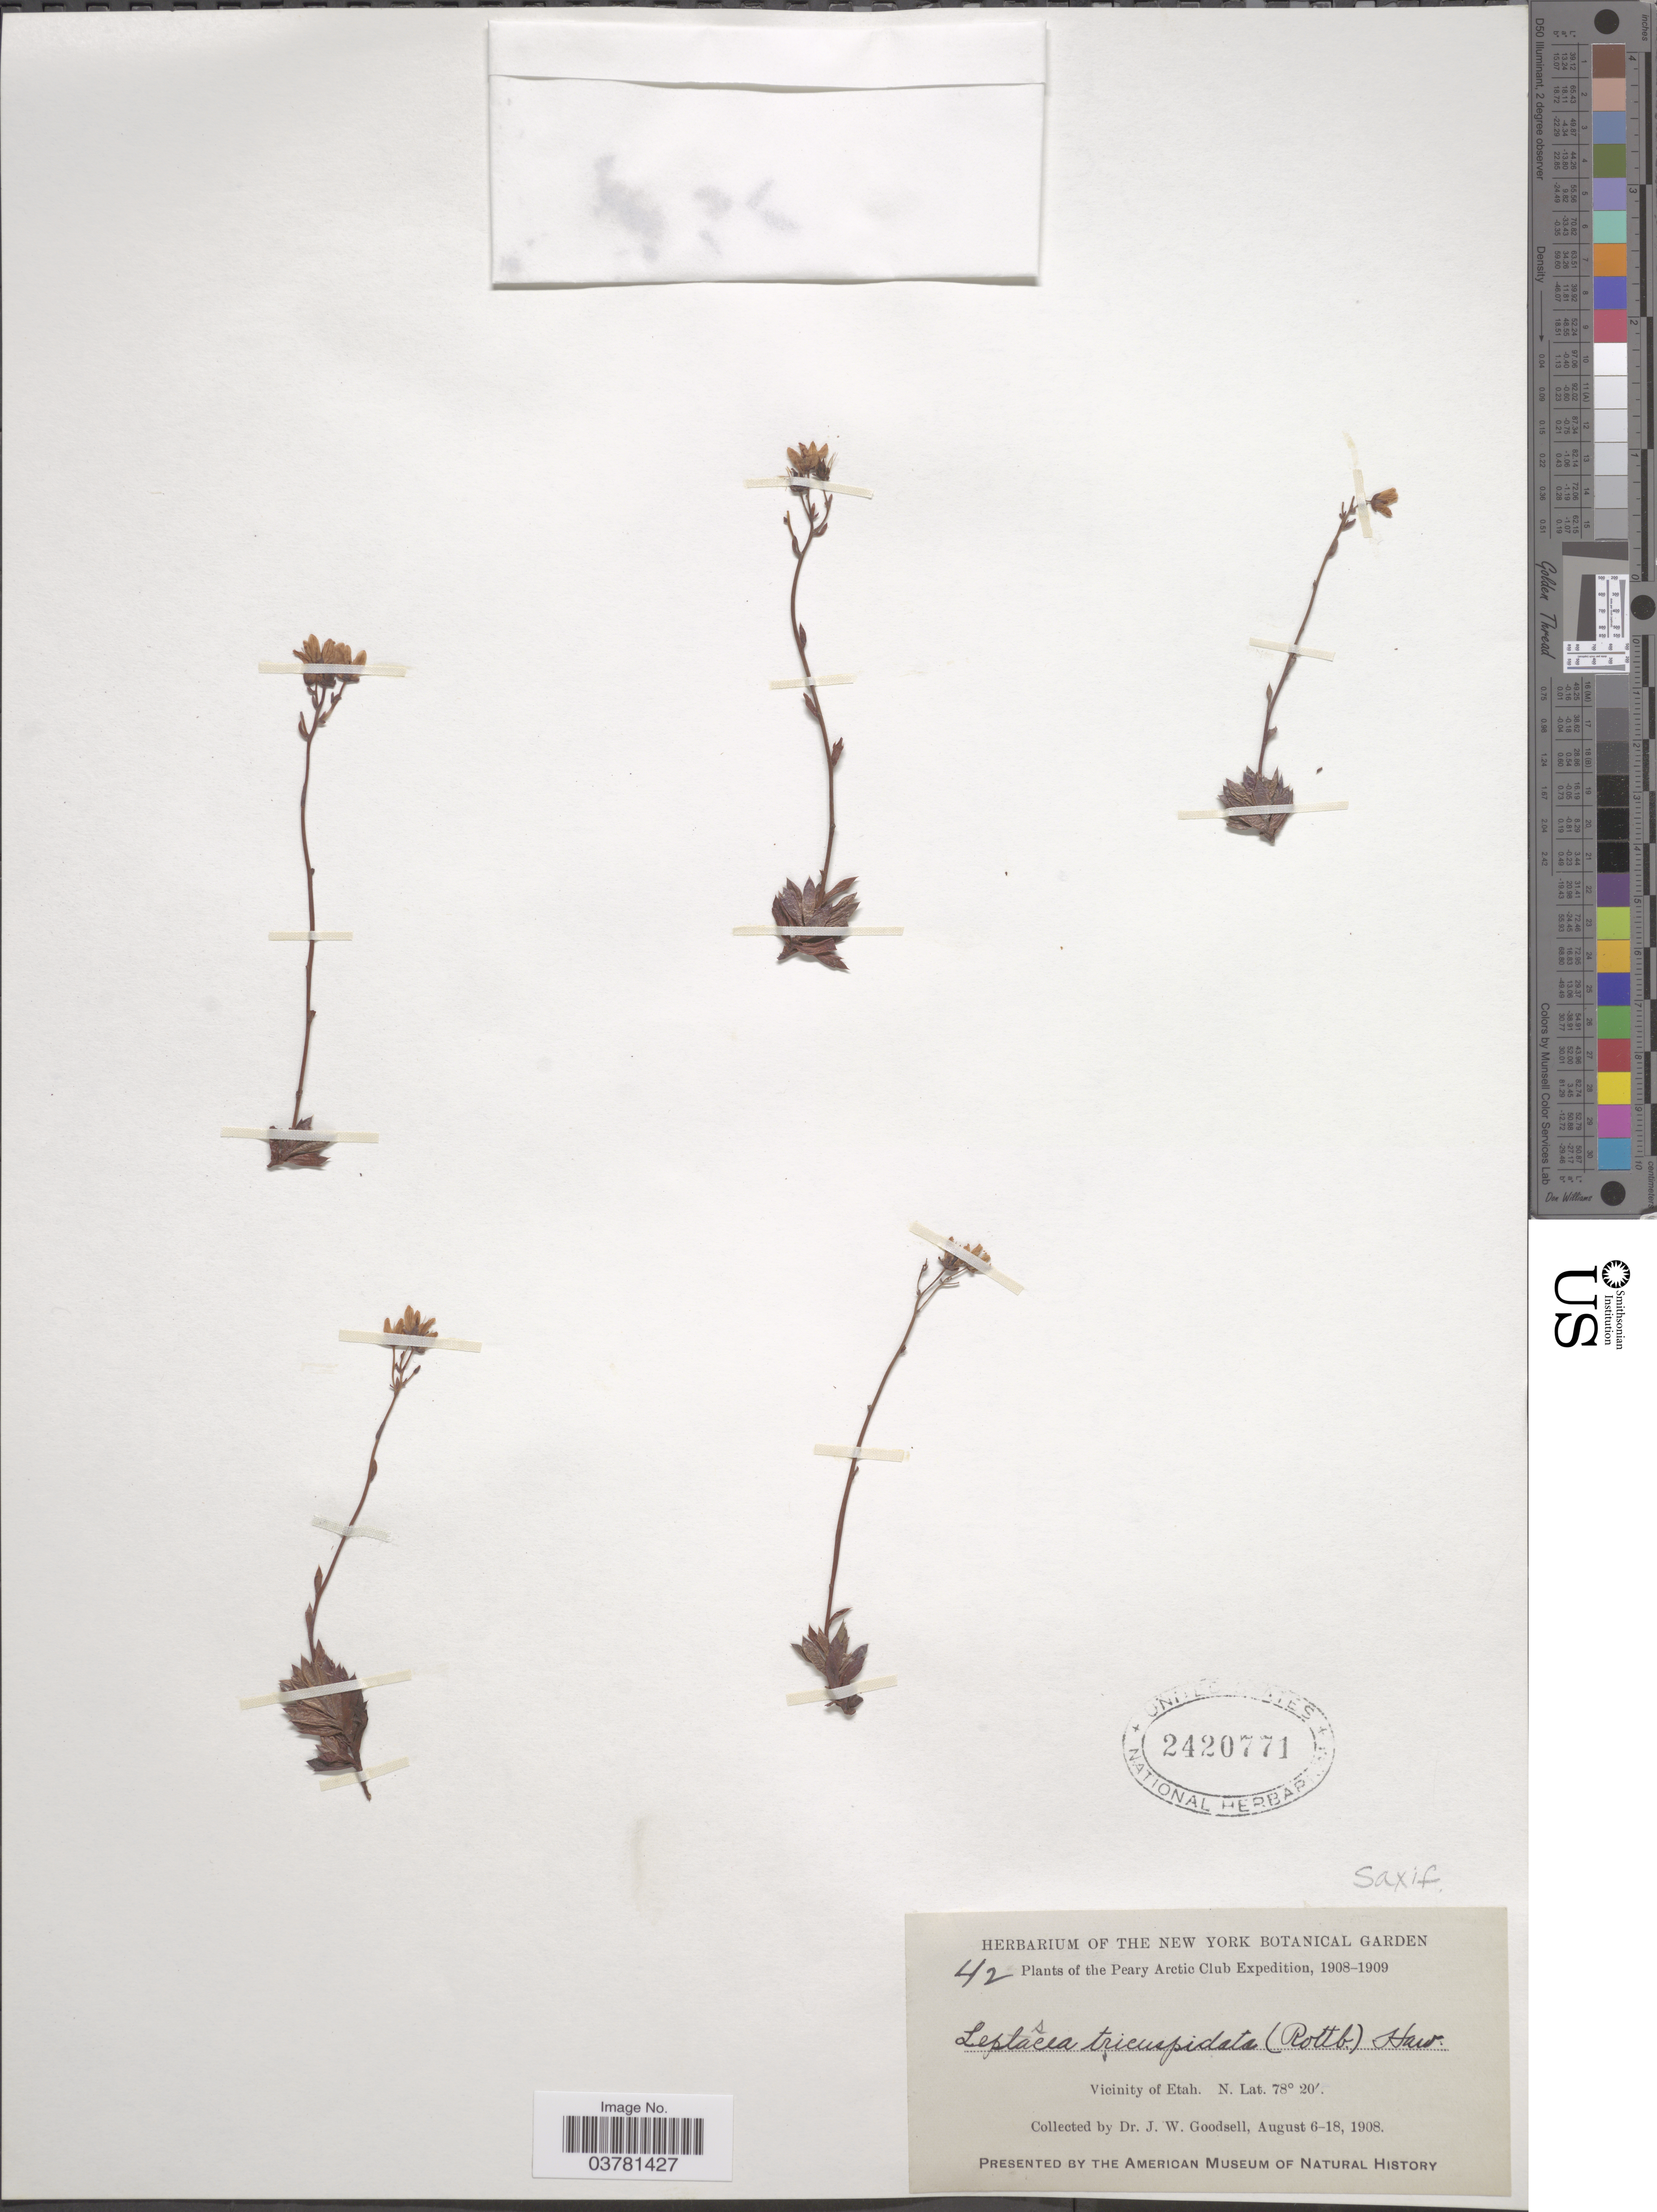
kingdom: Plantae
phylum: Tracheophyta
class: Magnoliopsida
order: Saxifragales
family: Saxifragaceae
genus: Saxifraga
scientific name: Saxifraga tricuspidata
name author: Rottb.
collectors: J. Goodsell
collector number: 42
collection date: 1908-08-06/1908-08-18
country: Greenland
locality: The Peary Arctic Club Expedition, 1908-1909. Vicinity of Etah.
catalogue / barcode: US 2420771